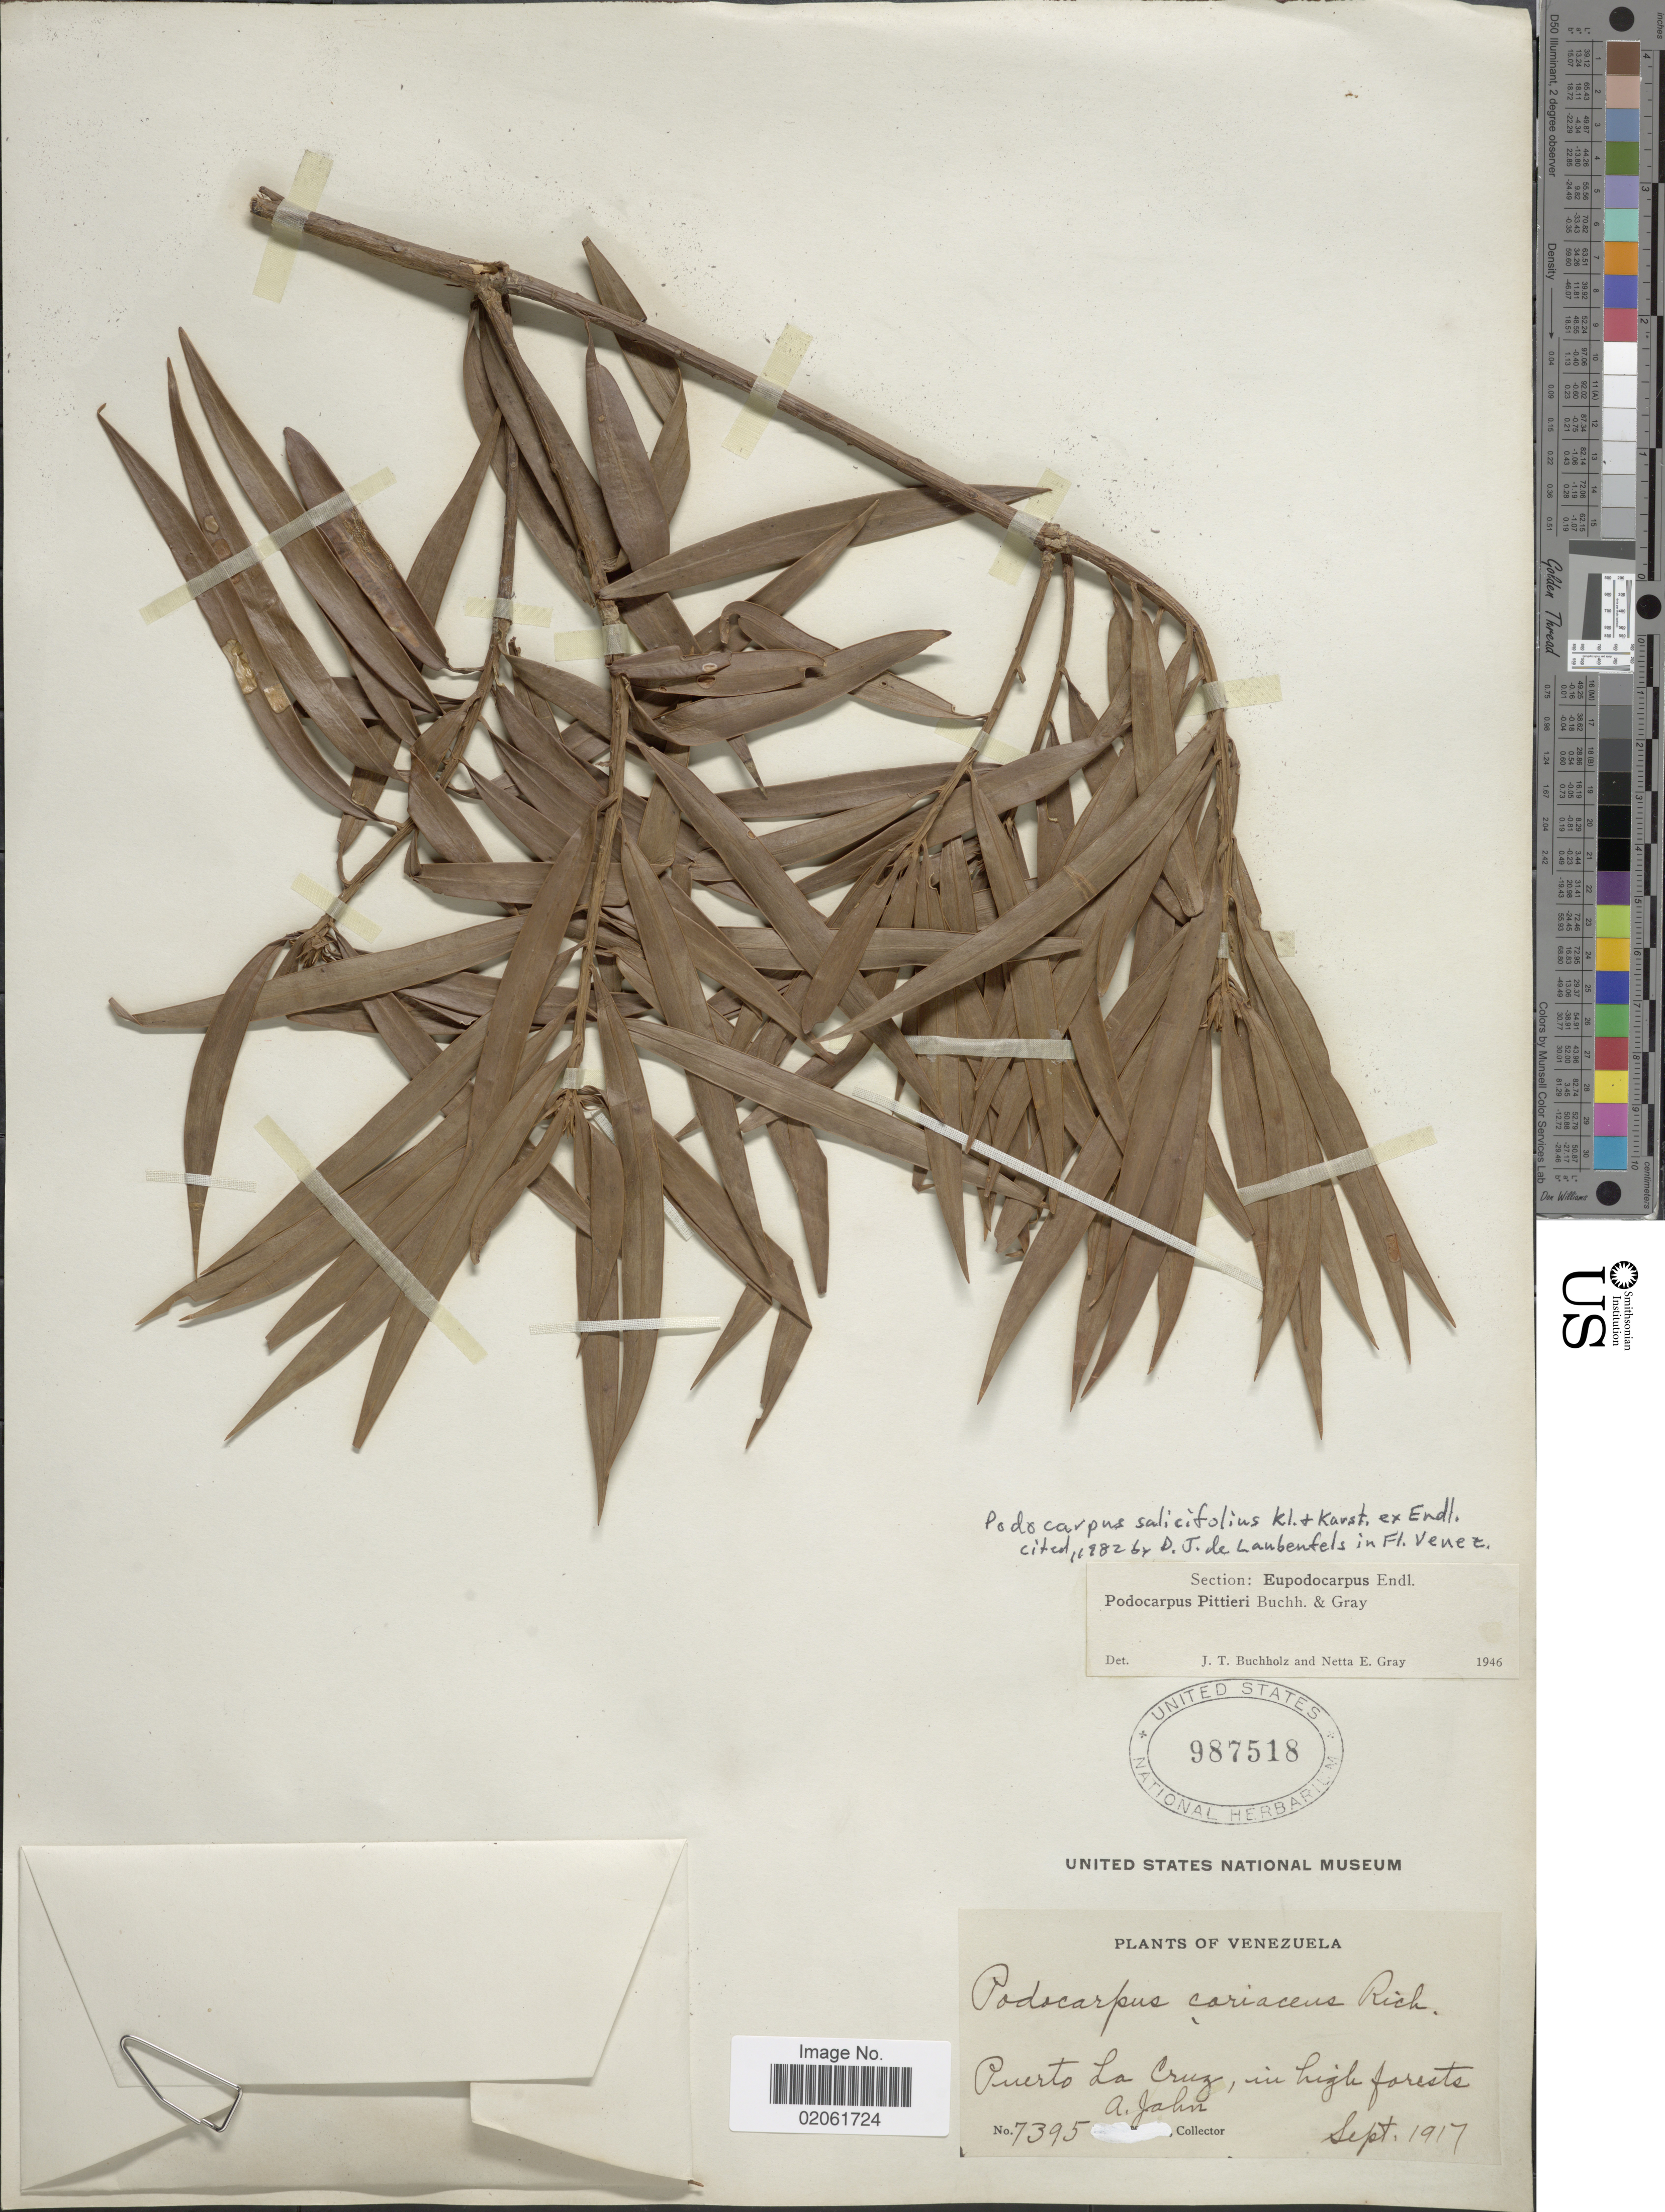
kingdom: Plantae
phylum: Tracheophyta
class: Pinopsida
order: Pinales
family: Podocarpaceae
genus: Podocarpus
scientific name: Podocarpus salicifolius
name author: Klotzsch & H. Karst. ex Endl.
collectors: A. Jahn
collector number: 7395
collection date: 1917-09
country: Venezuela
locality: Puerto La Cruz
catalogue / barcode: US 987518